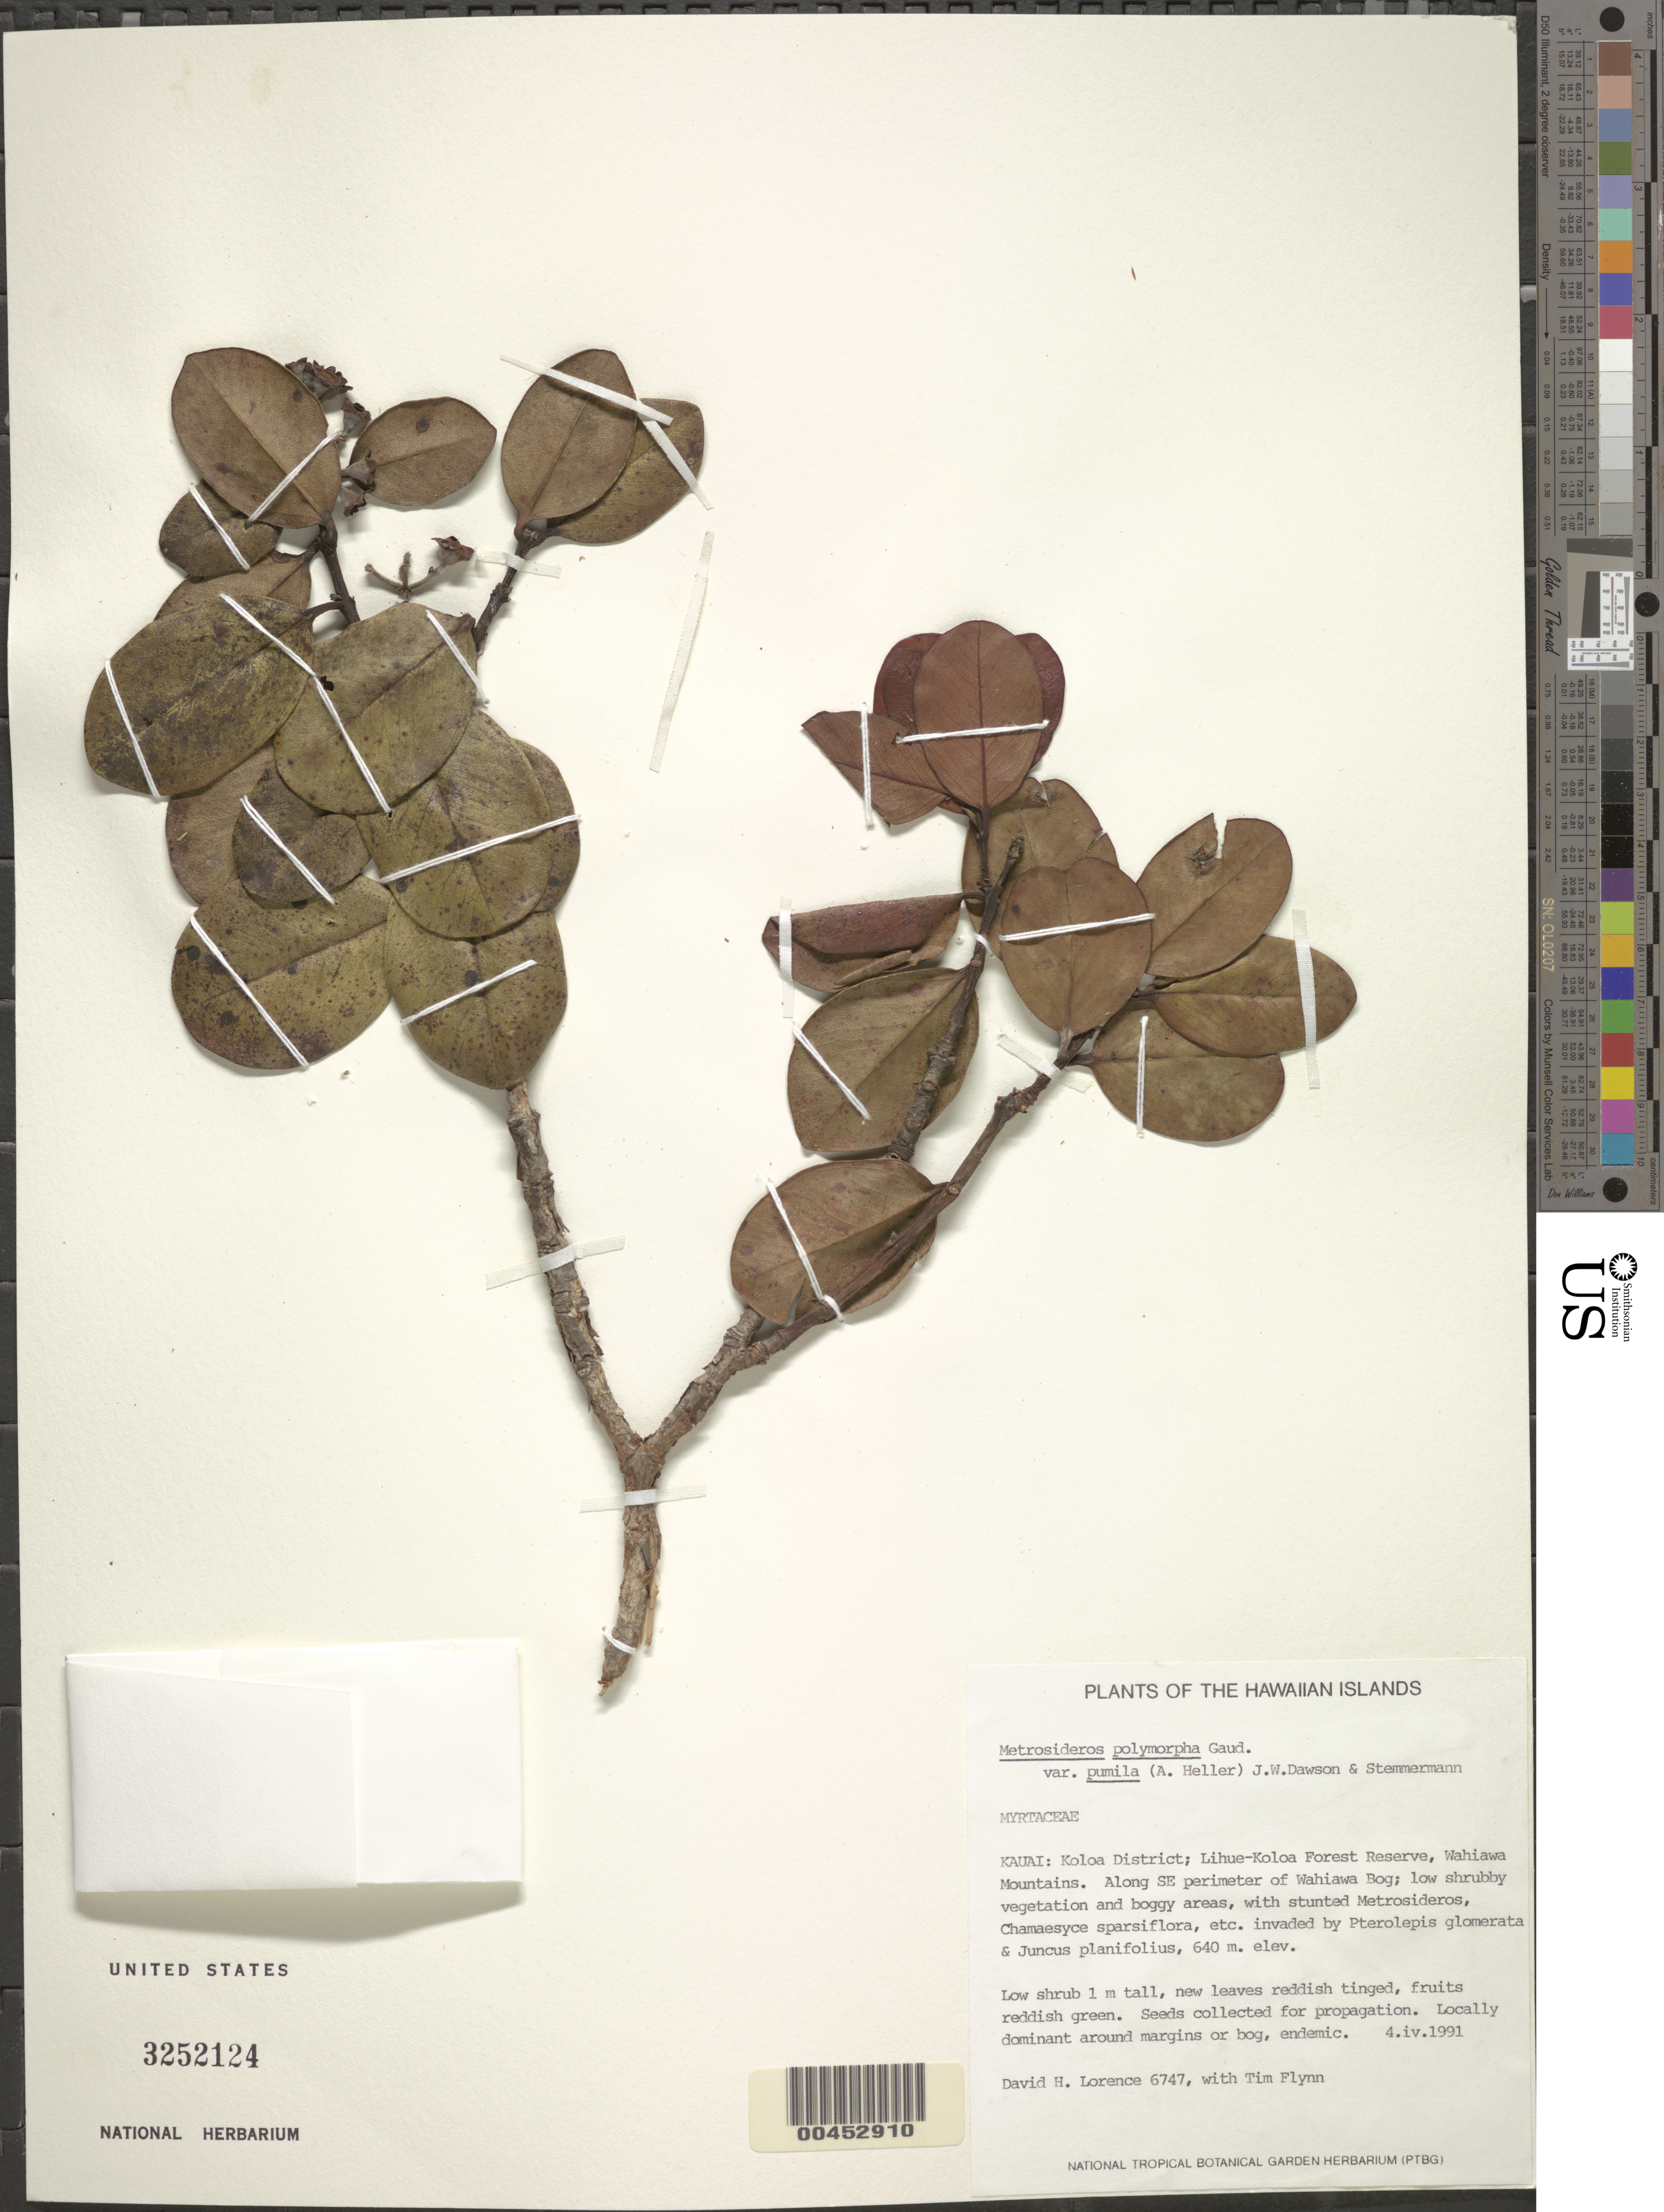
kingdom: Plantae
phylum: Tracheophyta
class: Magnoliopsida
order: Myrtales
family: Myrtaceae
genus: Metrosideros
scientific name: Metrosideros polymorpha var. pumila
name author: (A. Heller) J.W. Dawson & Stemmerm.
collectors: D. Lorence & T. W. Flynn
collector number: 6747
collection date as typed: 4 Apr 1991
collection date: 1991-04-04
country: United States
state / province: Hawaii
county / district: Kauai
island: Kaua'i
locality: Koloa Dist; Lihue-Koloa Forest Reserve, Wahiawa Mts, along SE perimeter of Wahiawa Bog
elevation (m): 640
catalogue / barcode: US 3252124